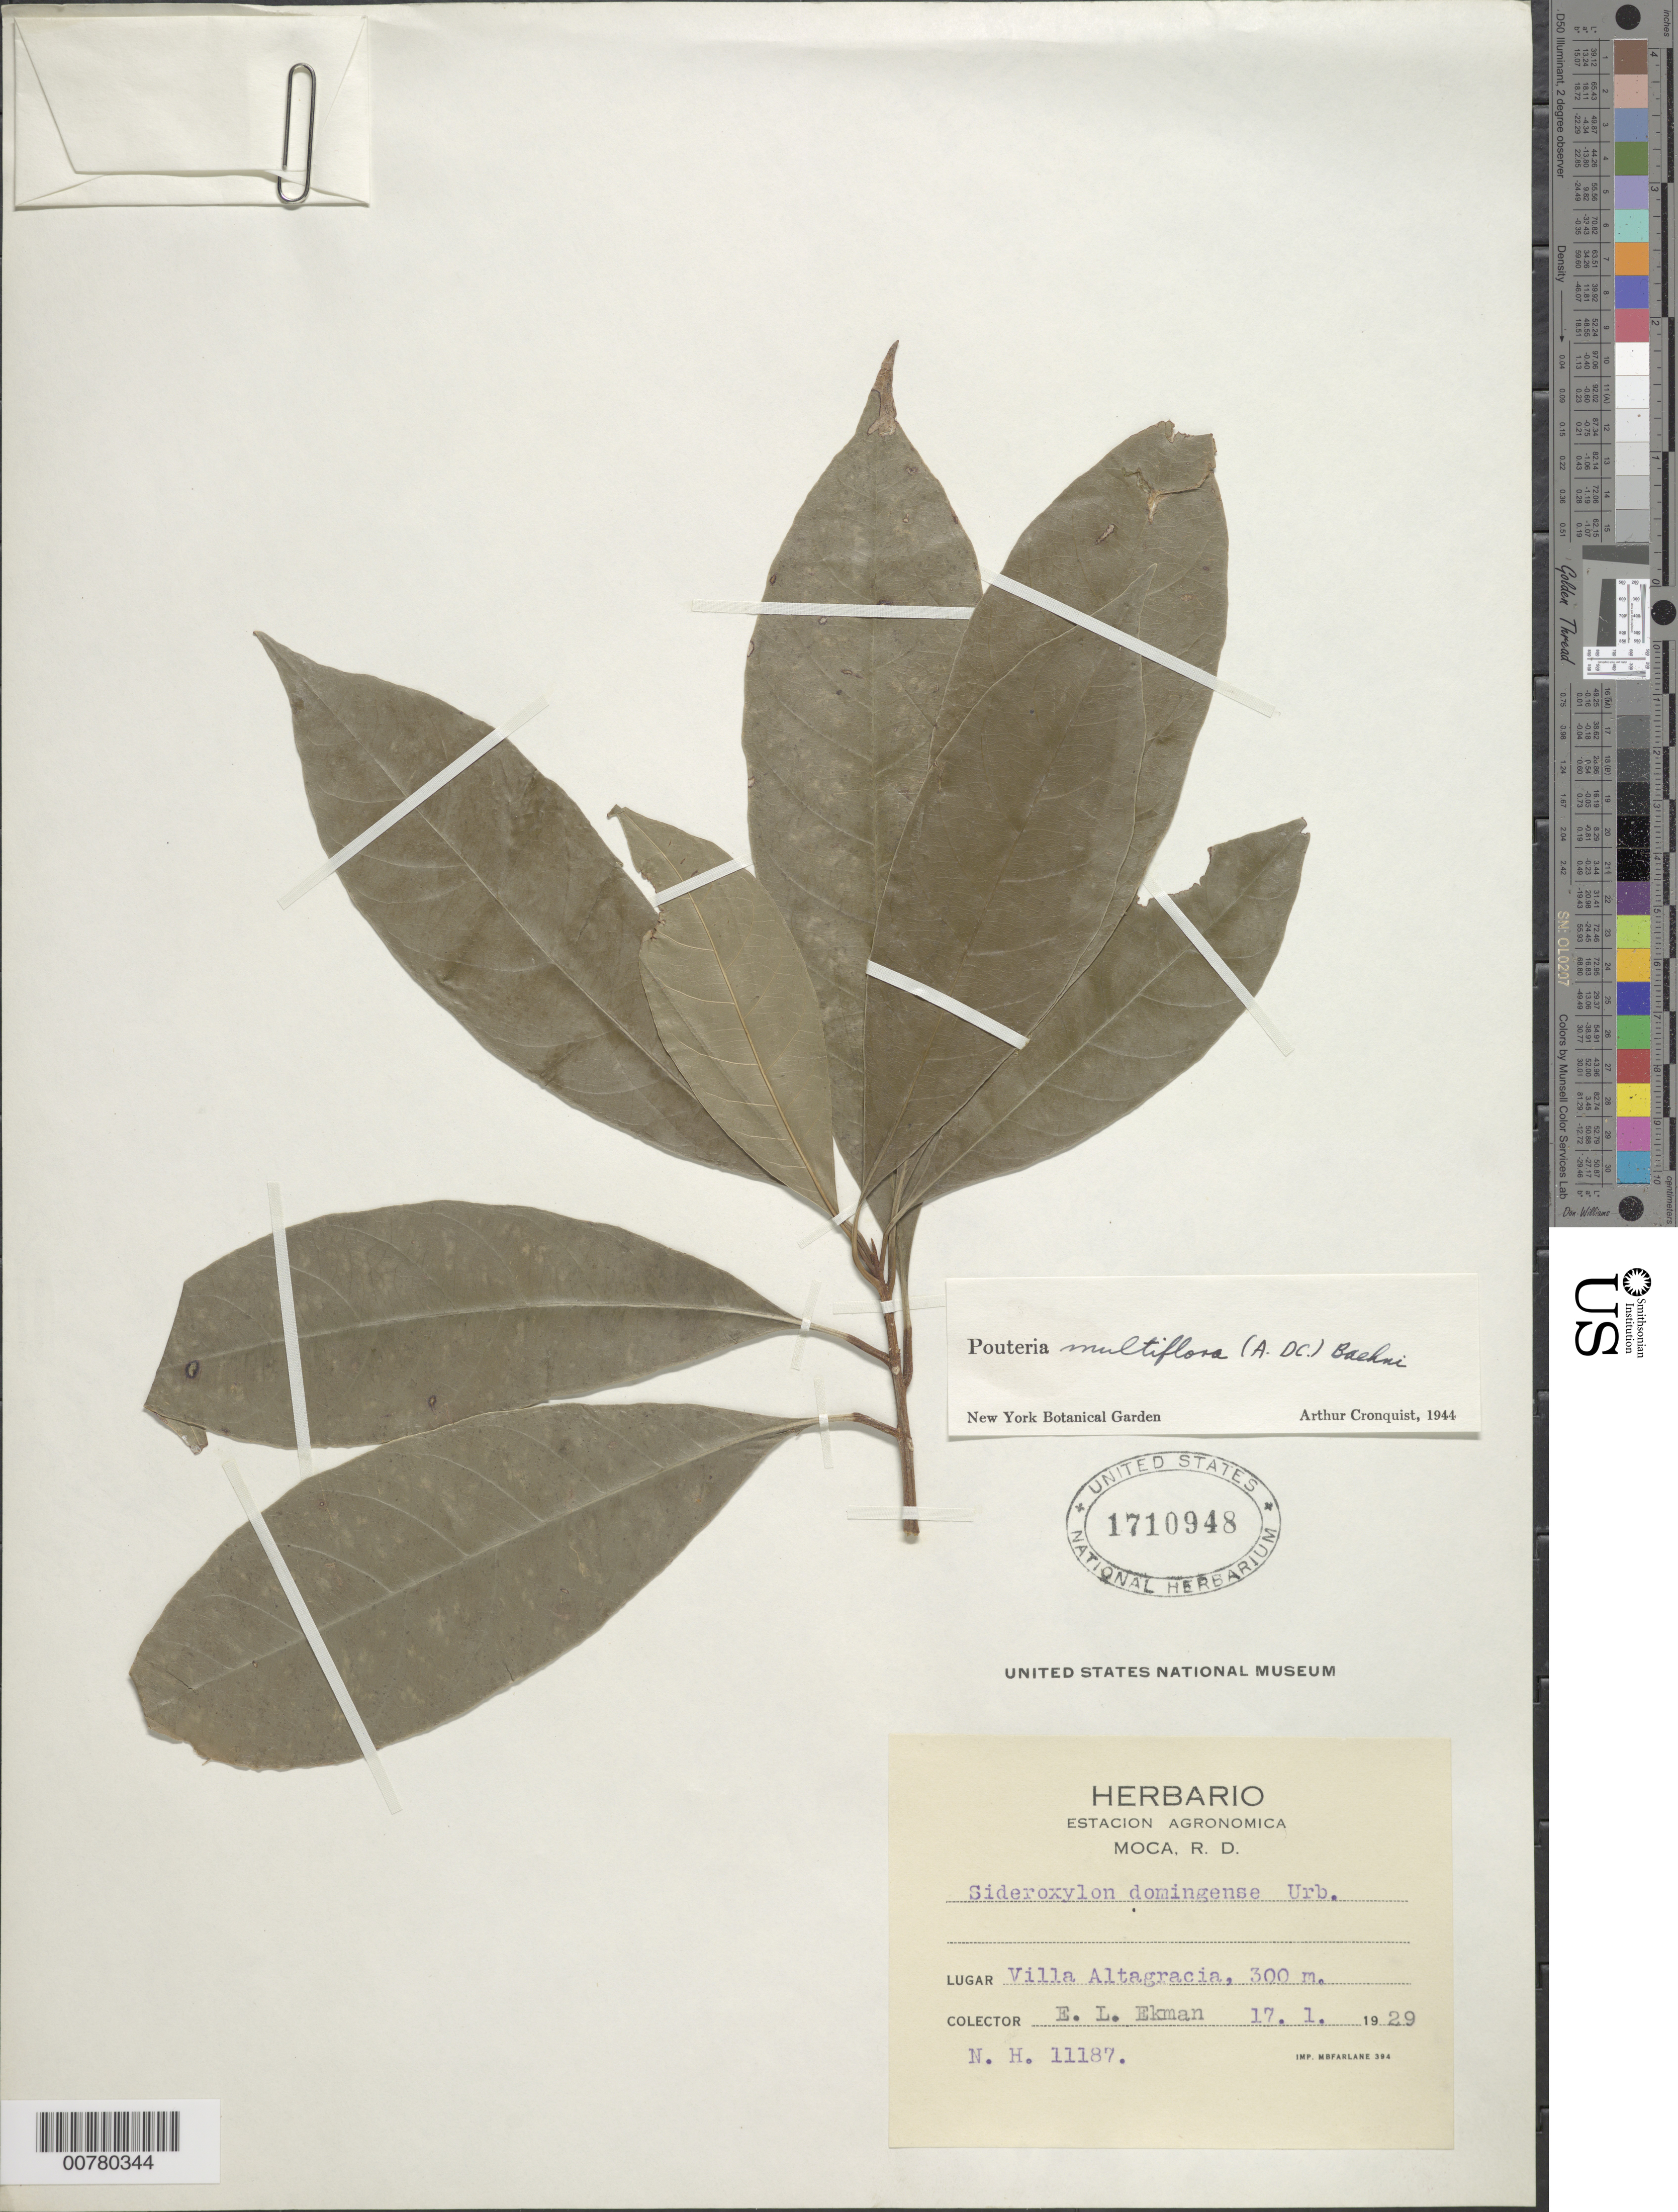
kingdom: Plantae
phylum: Tracheophyta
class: Magnoliopsida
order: Ericales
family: Sapotaceae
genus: Pouteria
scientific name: Pouteria multiflora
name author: (A. DC.) Eyma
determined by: Cronquist, A. J.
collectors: E. L. Ekman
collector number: H 11187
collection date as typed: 17 Jan 1929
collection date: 1929-01-17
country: Dominican Republic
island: Hispaniola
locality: Villa Altagracia.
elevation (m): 300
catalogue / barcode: US 1710948